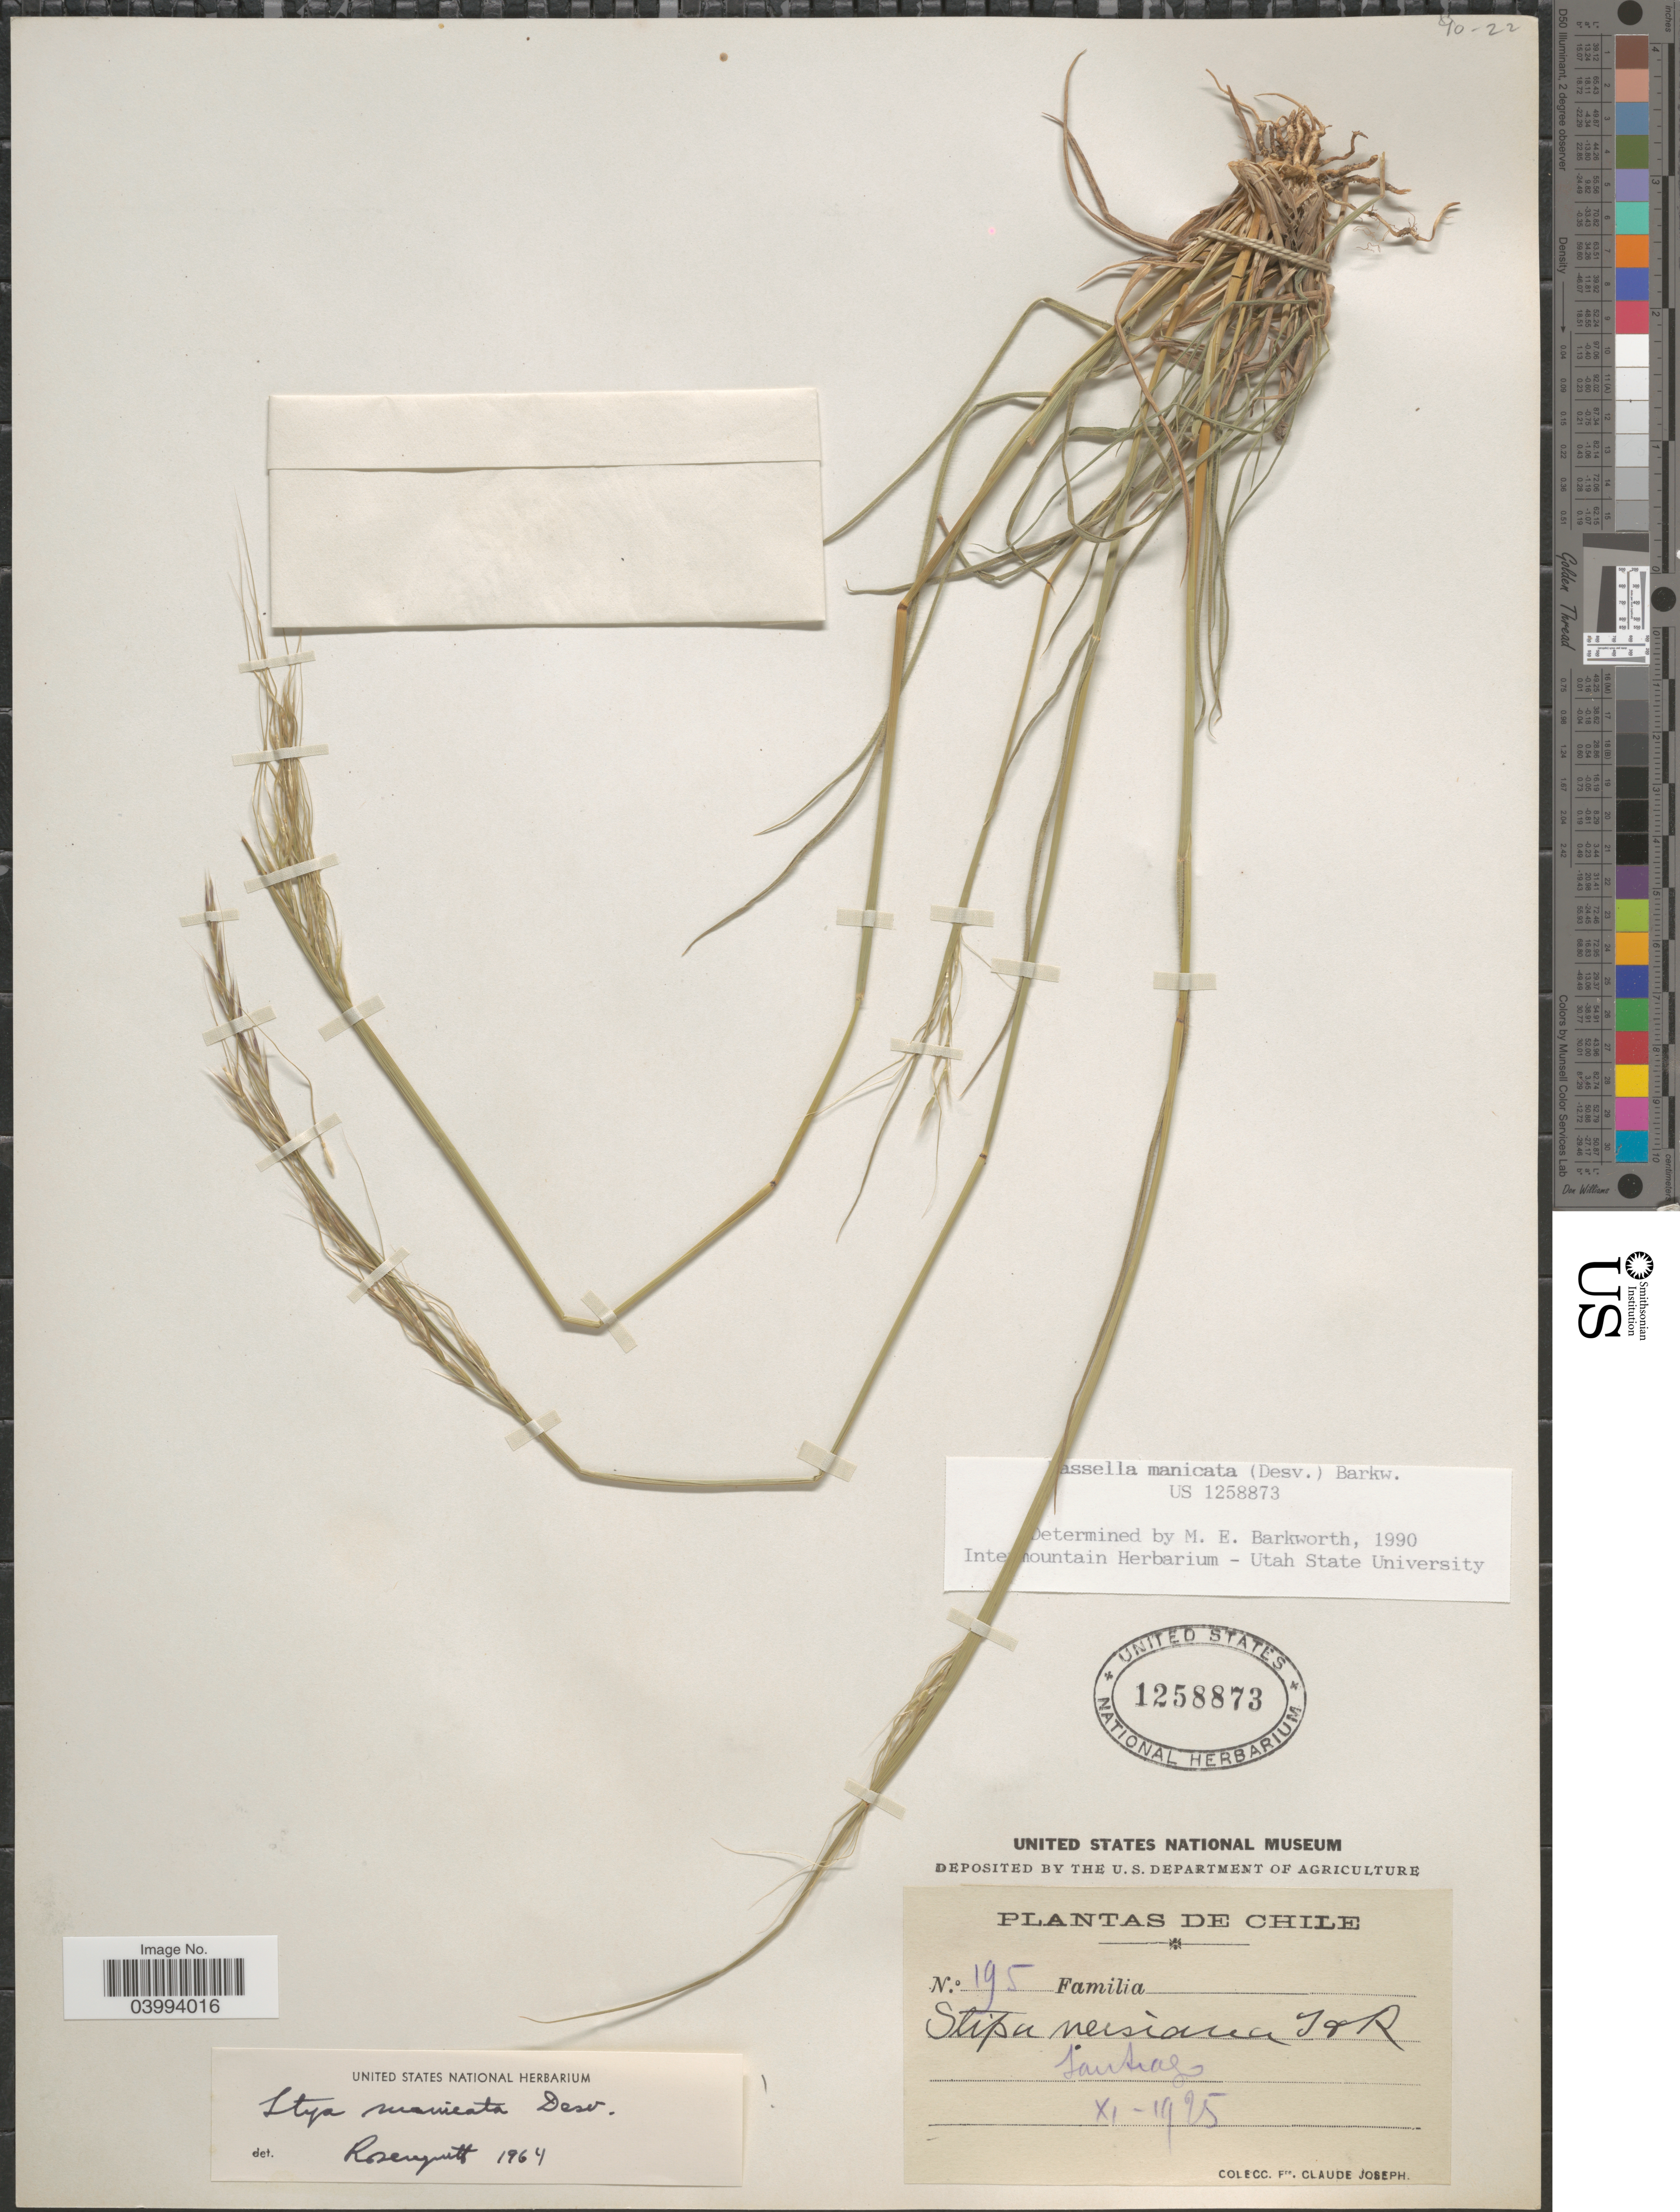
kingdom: Plantae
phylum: Tracheophyta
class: Liliopsida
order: Poales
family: Poaceae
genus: Nassella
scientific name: Nassella manicata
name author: (É. Desv.) Barkworth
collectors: Bro. Claude-Joseph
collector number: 195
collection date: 1925-11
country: Chile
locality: Santiago.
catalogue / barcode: US 1258873